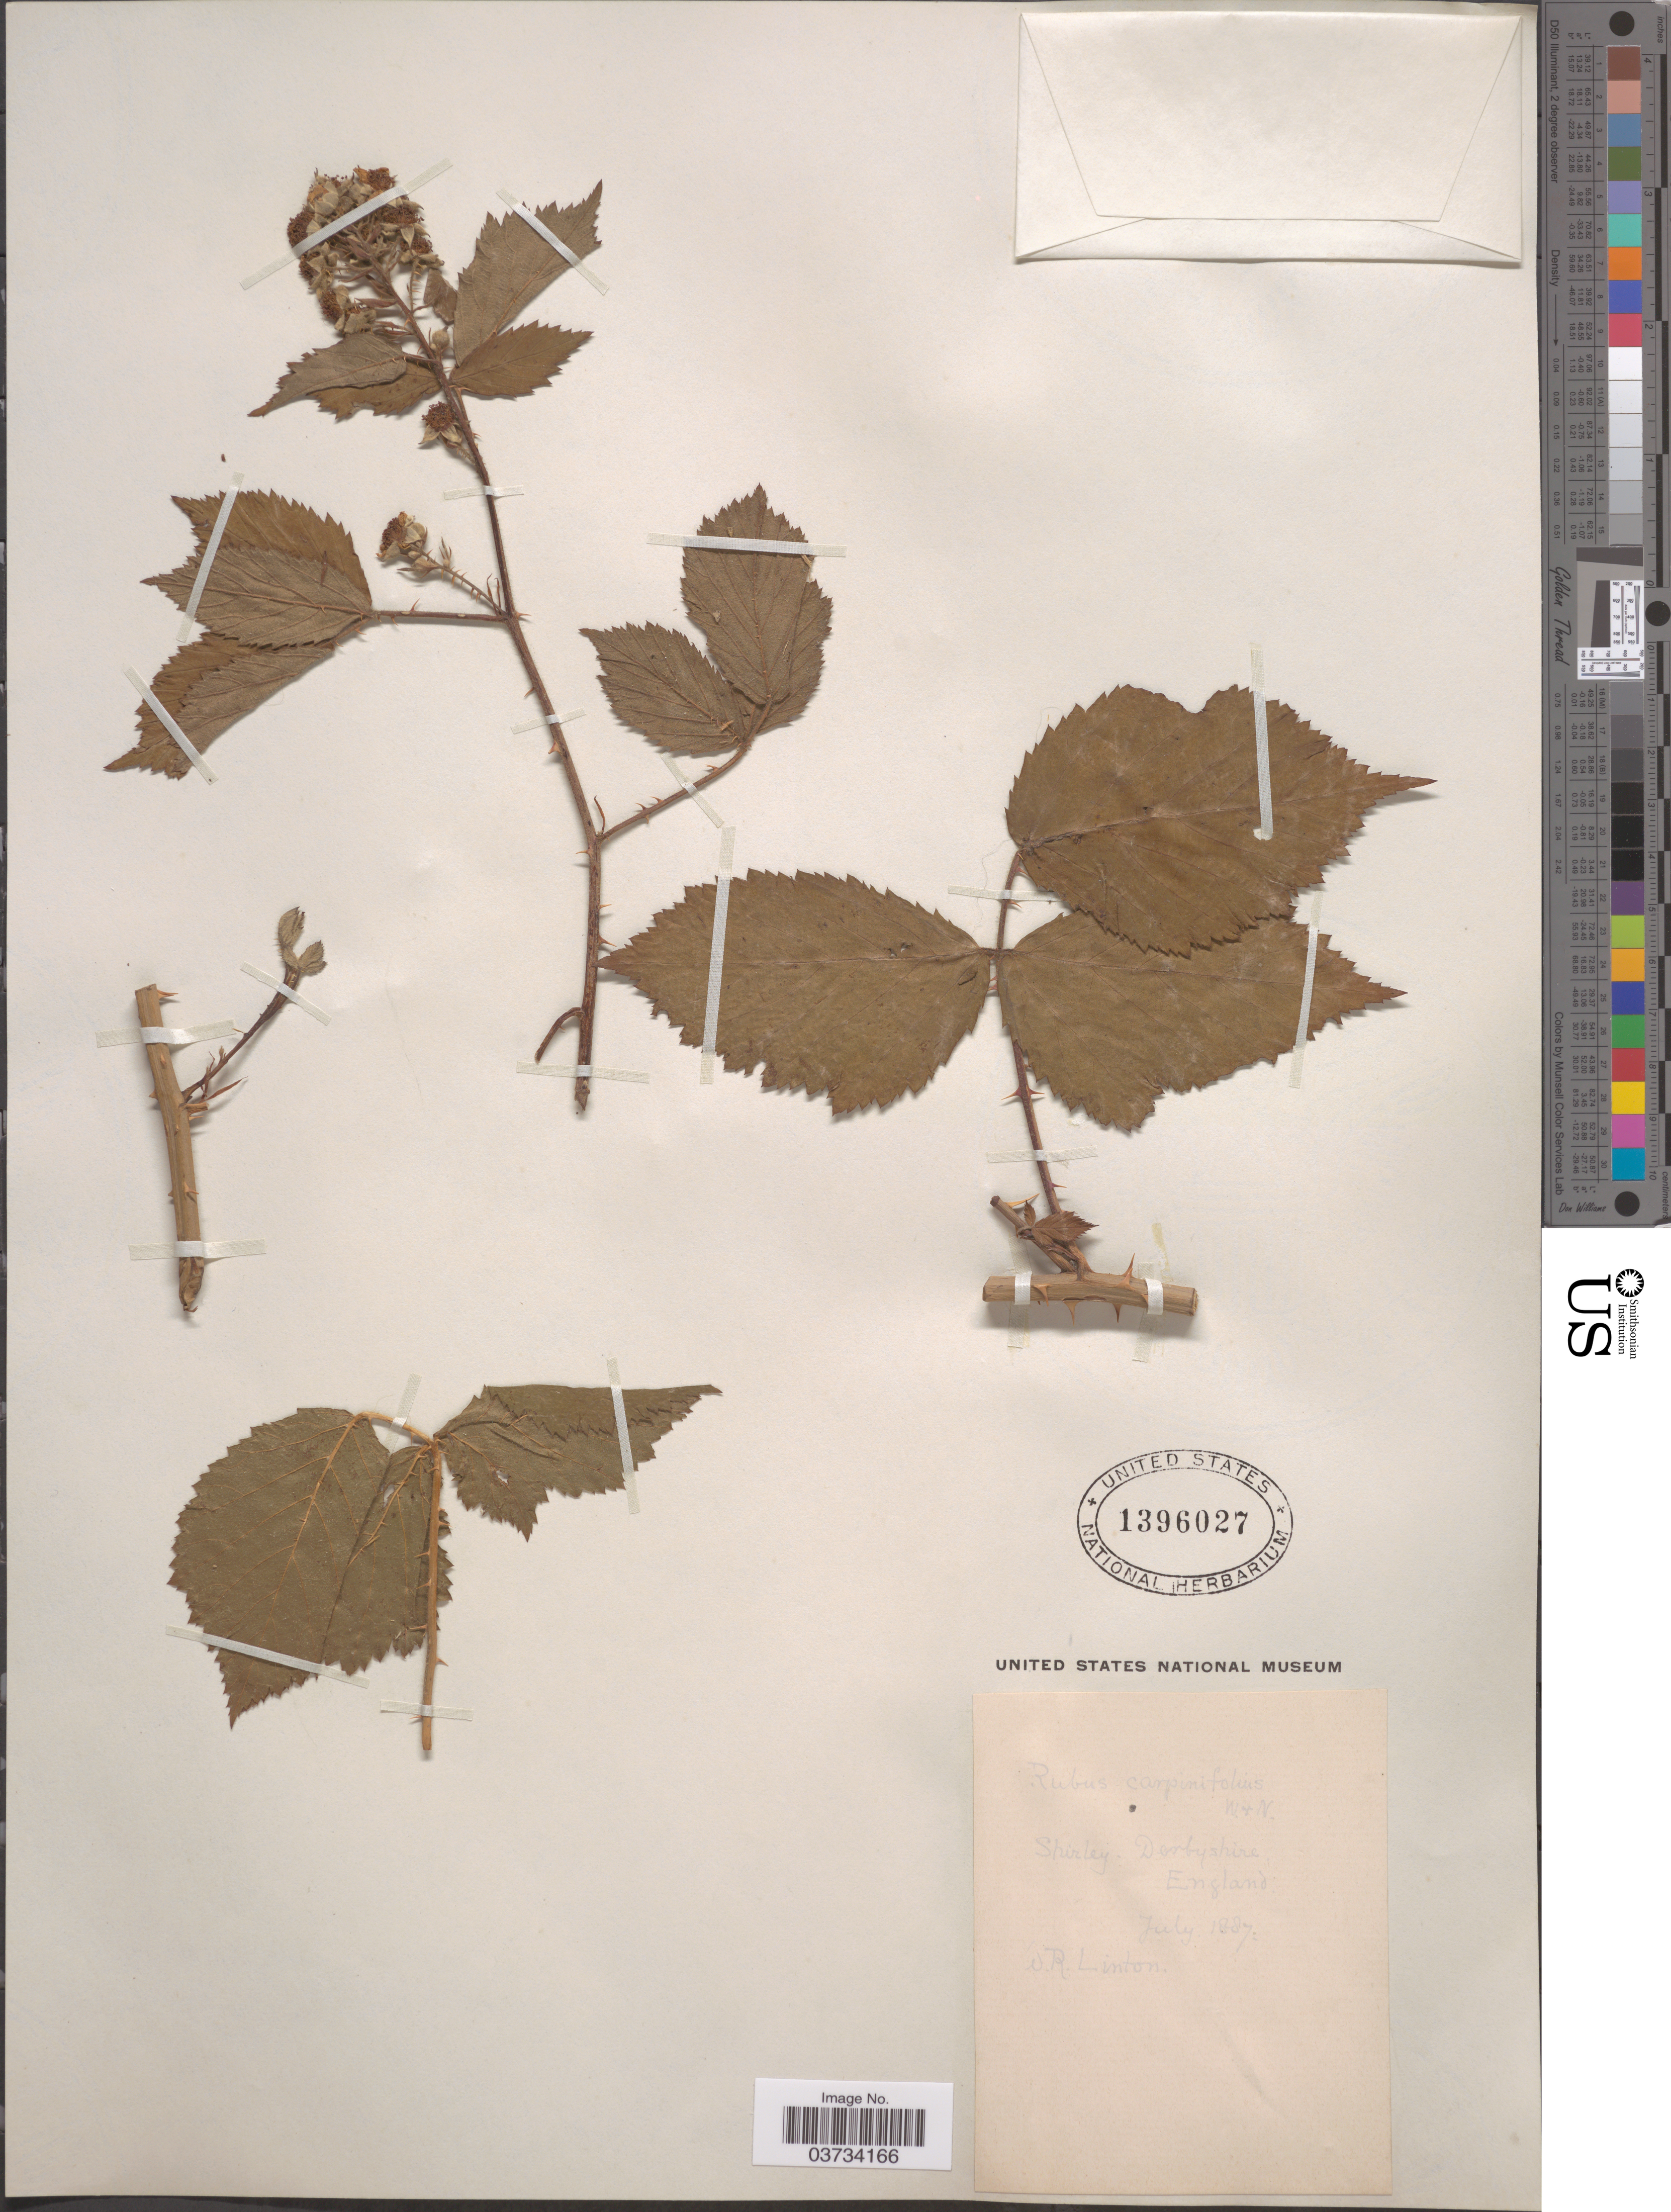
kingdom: Plantae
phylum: Tracheophyta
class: Magnoliopsida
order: Rosales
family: Rosaceae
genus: Rubus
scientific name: Rubus carpinifolius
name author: Rydb.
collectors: W. Linton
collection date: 1887-07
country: United Kingdom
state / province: England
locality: Shirley. Derbyshire.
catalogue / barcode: US 1396027